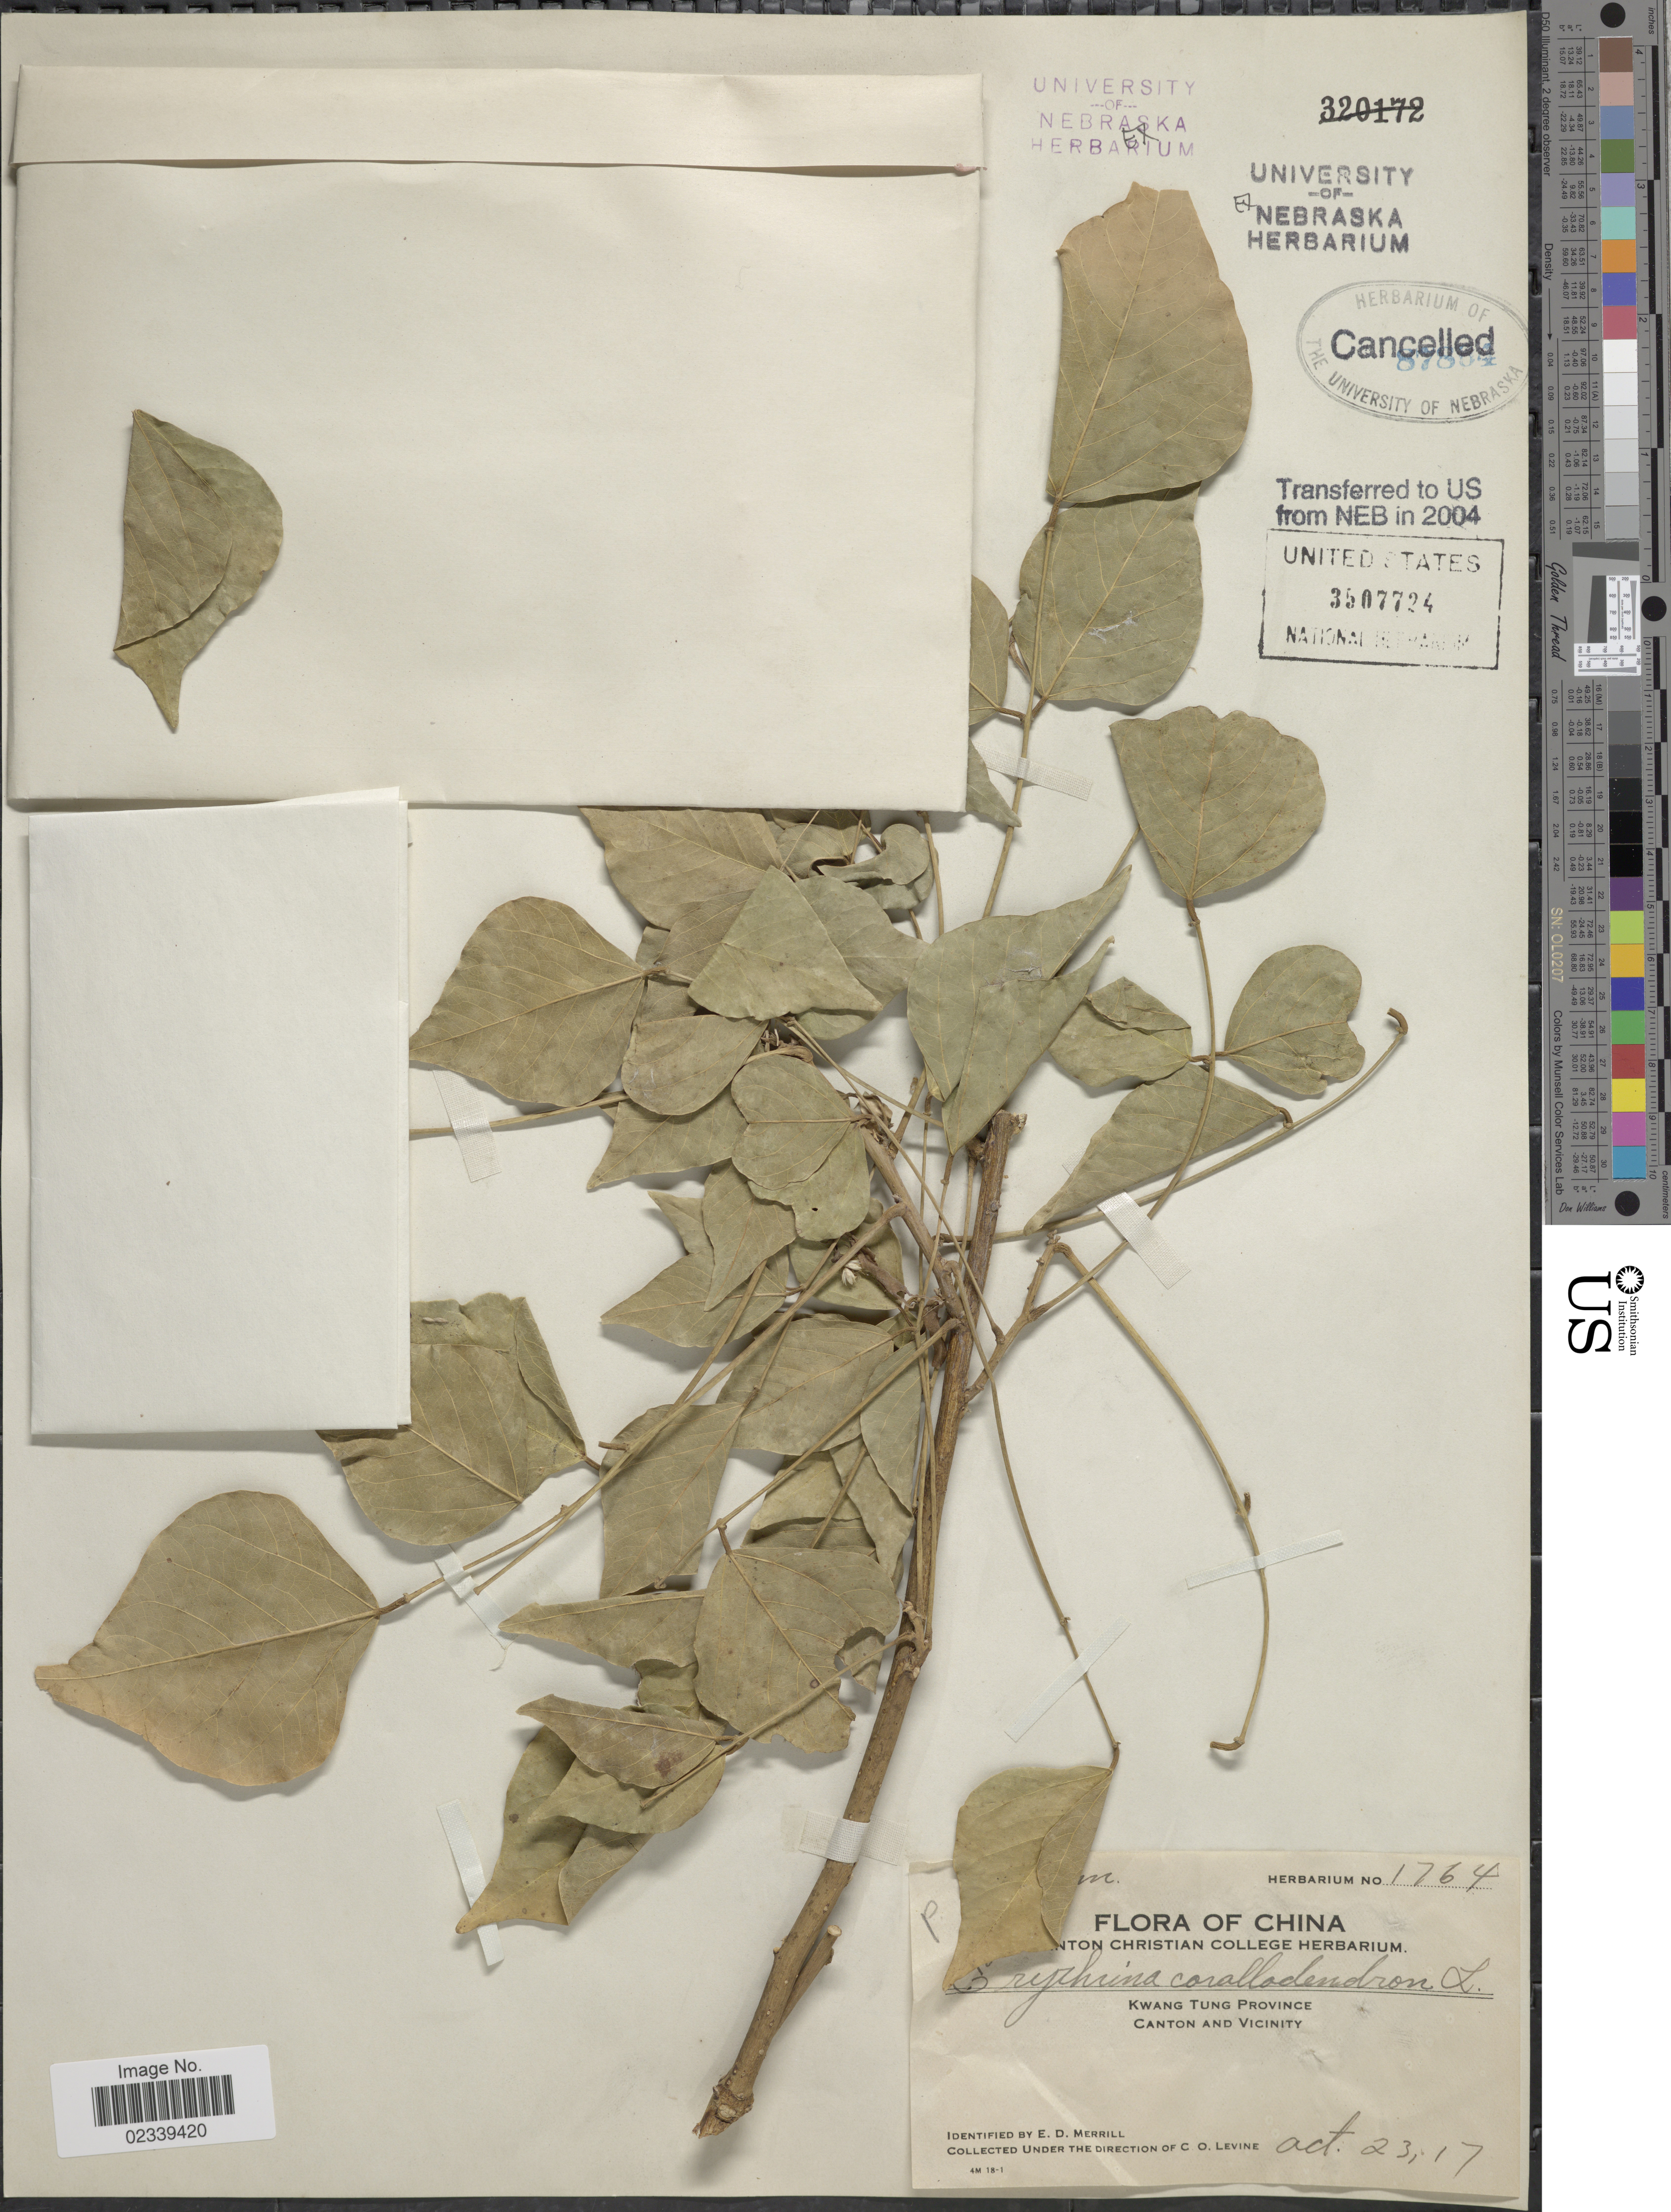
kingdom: Plantae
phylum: Tracheophyta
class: Magnoliopsida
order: Fabales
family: Fabaceae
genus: Erythrina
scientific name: Erythrina corallodendron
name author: L.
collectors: C. O. Levine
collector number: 1764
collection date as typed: Transcribed d/m/y: 23/10/17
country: China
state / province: Guangdong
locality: Kwang Tung Province, Canton and Vicinity.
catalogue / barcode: US 3507724